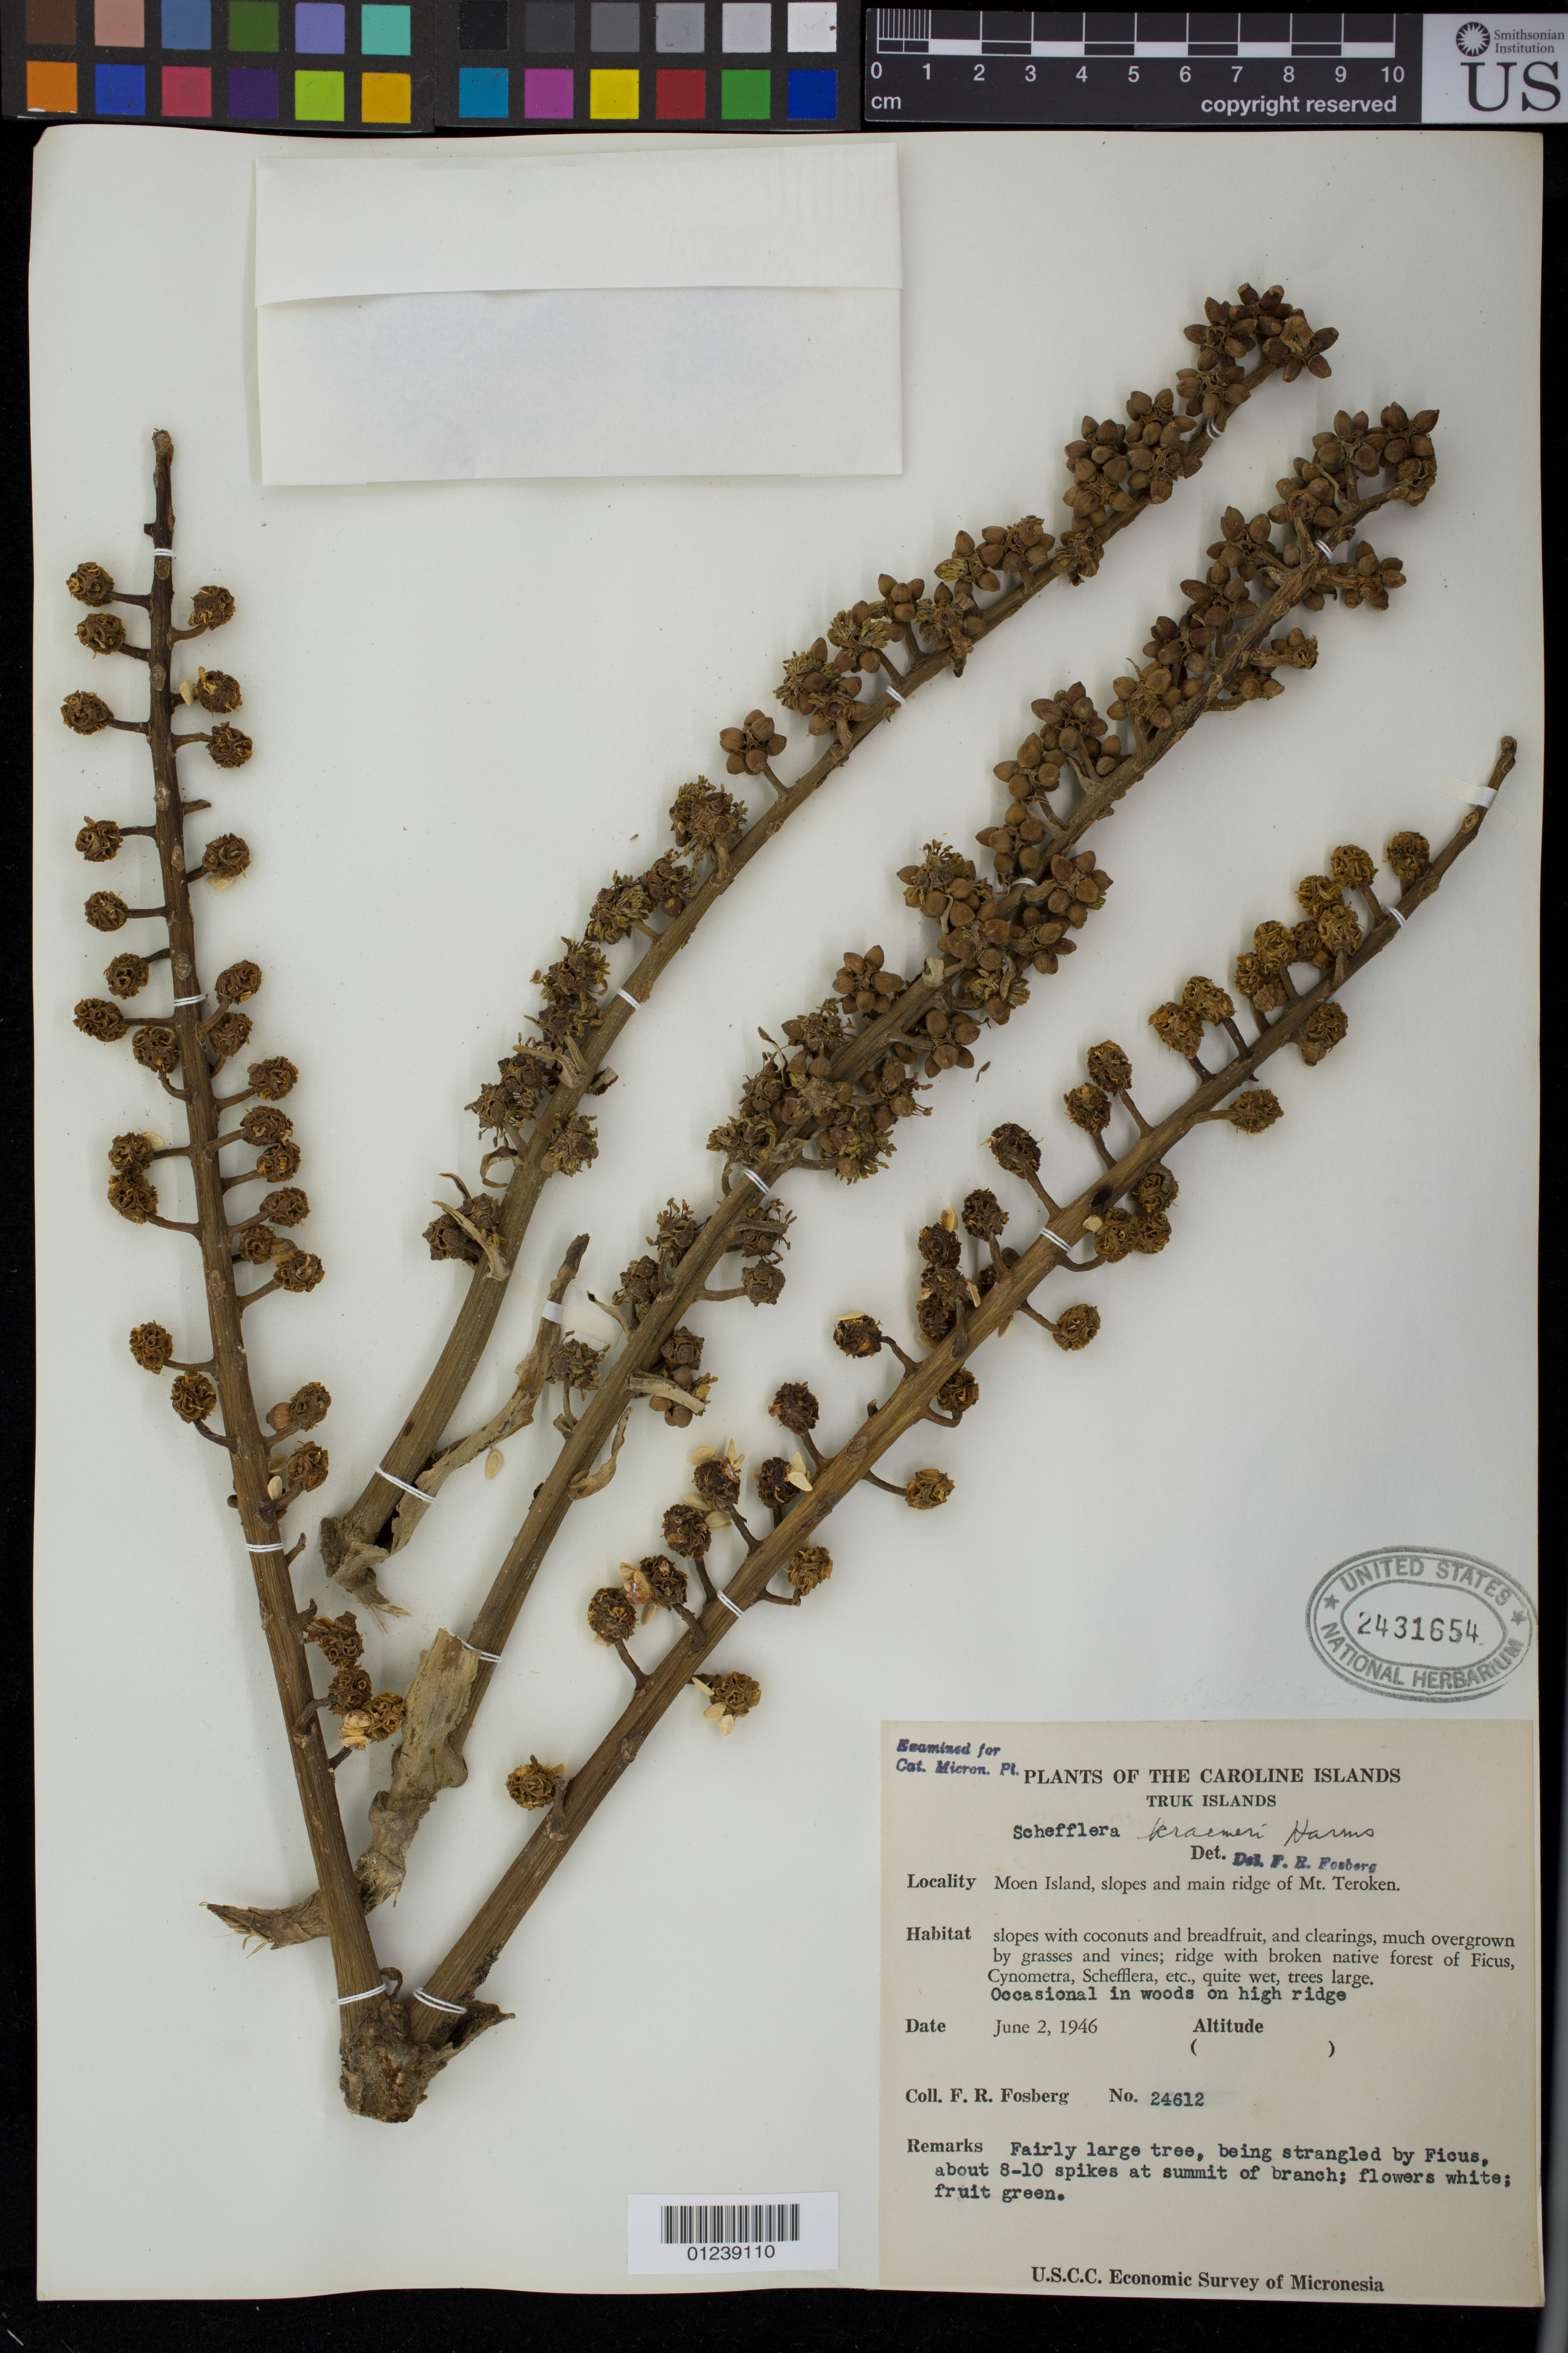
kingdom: Plantae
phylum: Tracheophyta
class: Magnoliopsida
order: Apiales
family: Araliaceae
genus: Heptapleurum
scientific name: Heptapleurum kraemeri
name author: (Harms) Lowry & G. M. Plunkett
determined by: Wagner, W. L., (BOT), Smithsonian Institution - National Museum of Natural History (UNITED STATES)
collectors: F. R. Fosberg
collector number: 24612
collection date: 1946-06-02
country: Micronesia, Federated States of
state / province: Truk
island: Moen [Wono]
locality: Moen Island, slopes and main ridge of Mt. Teroken.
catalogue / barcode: US 2431654